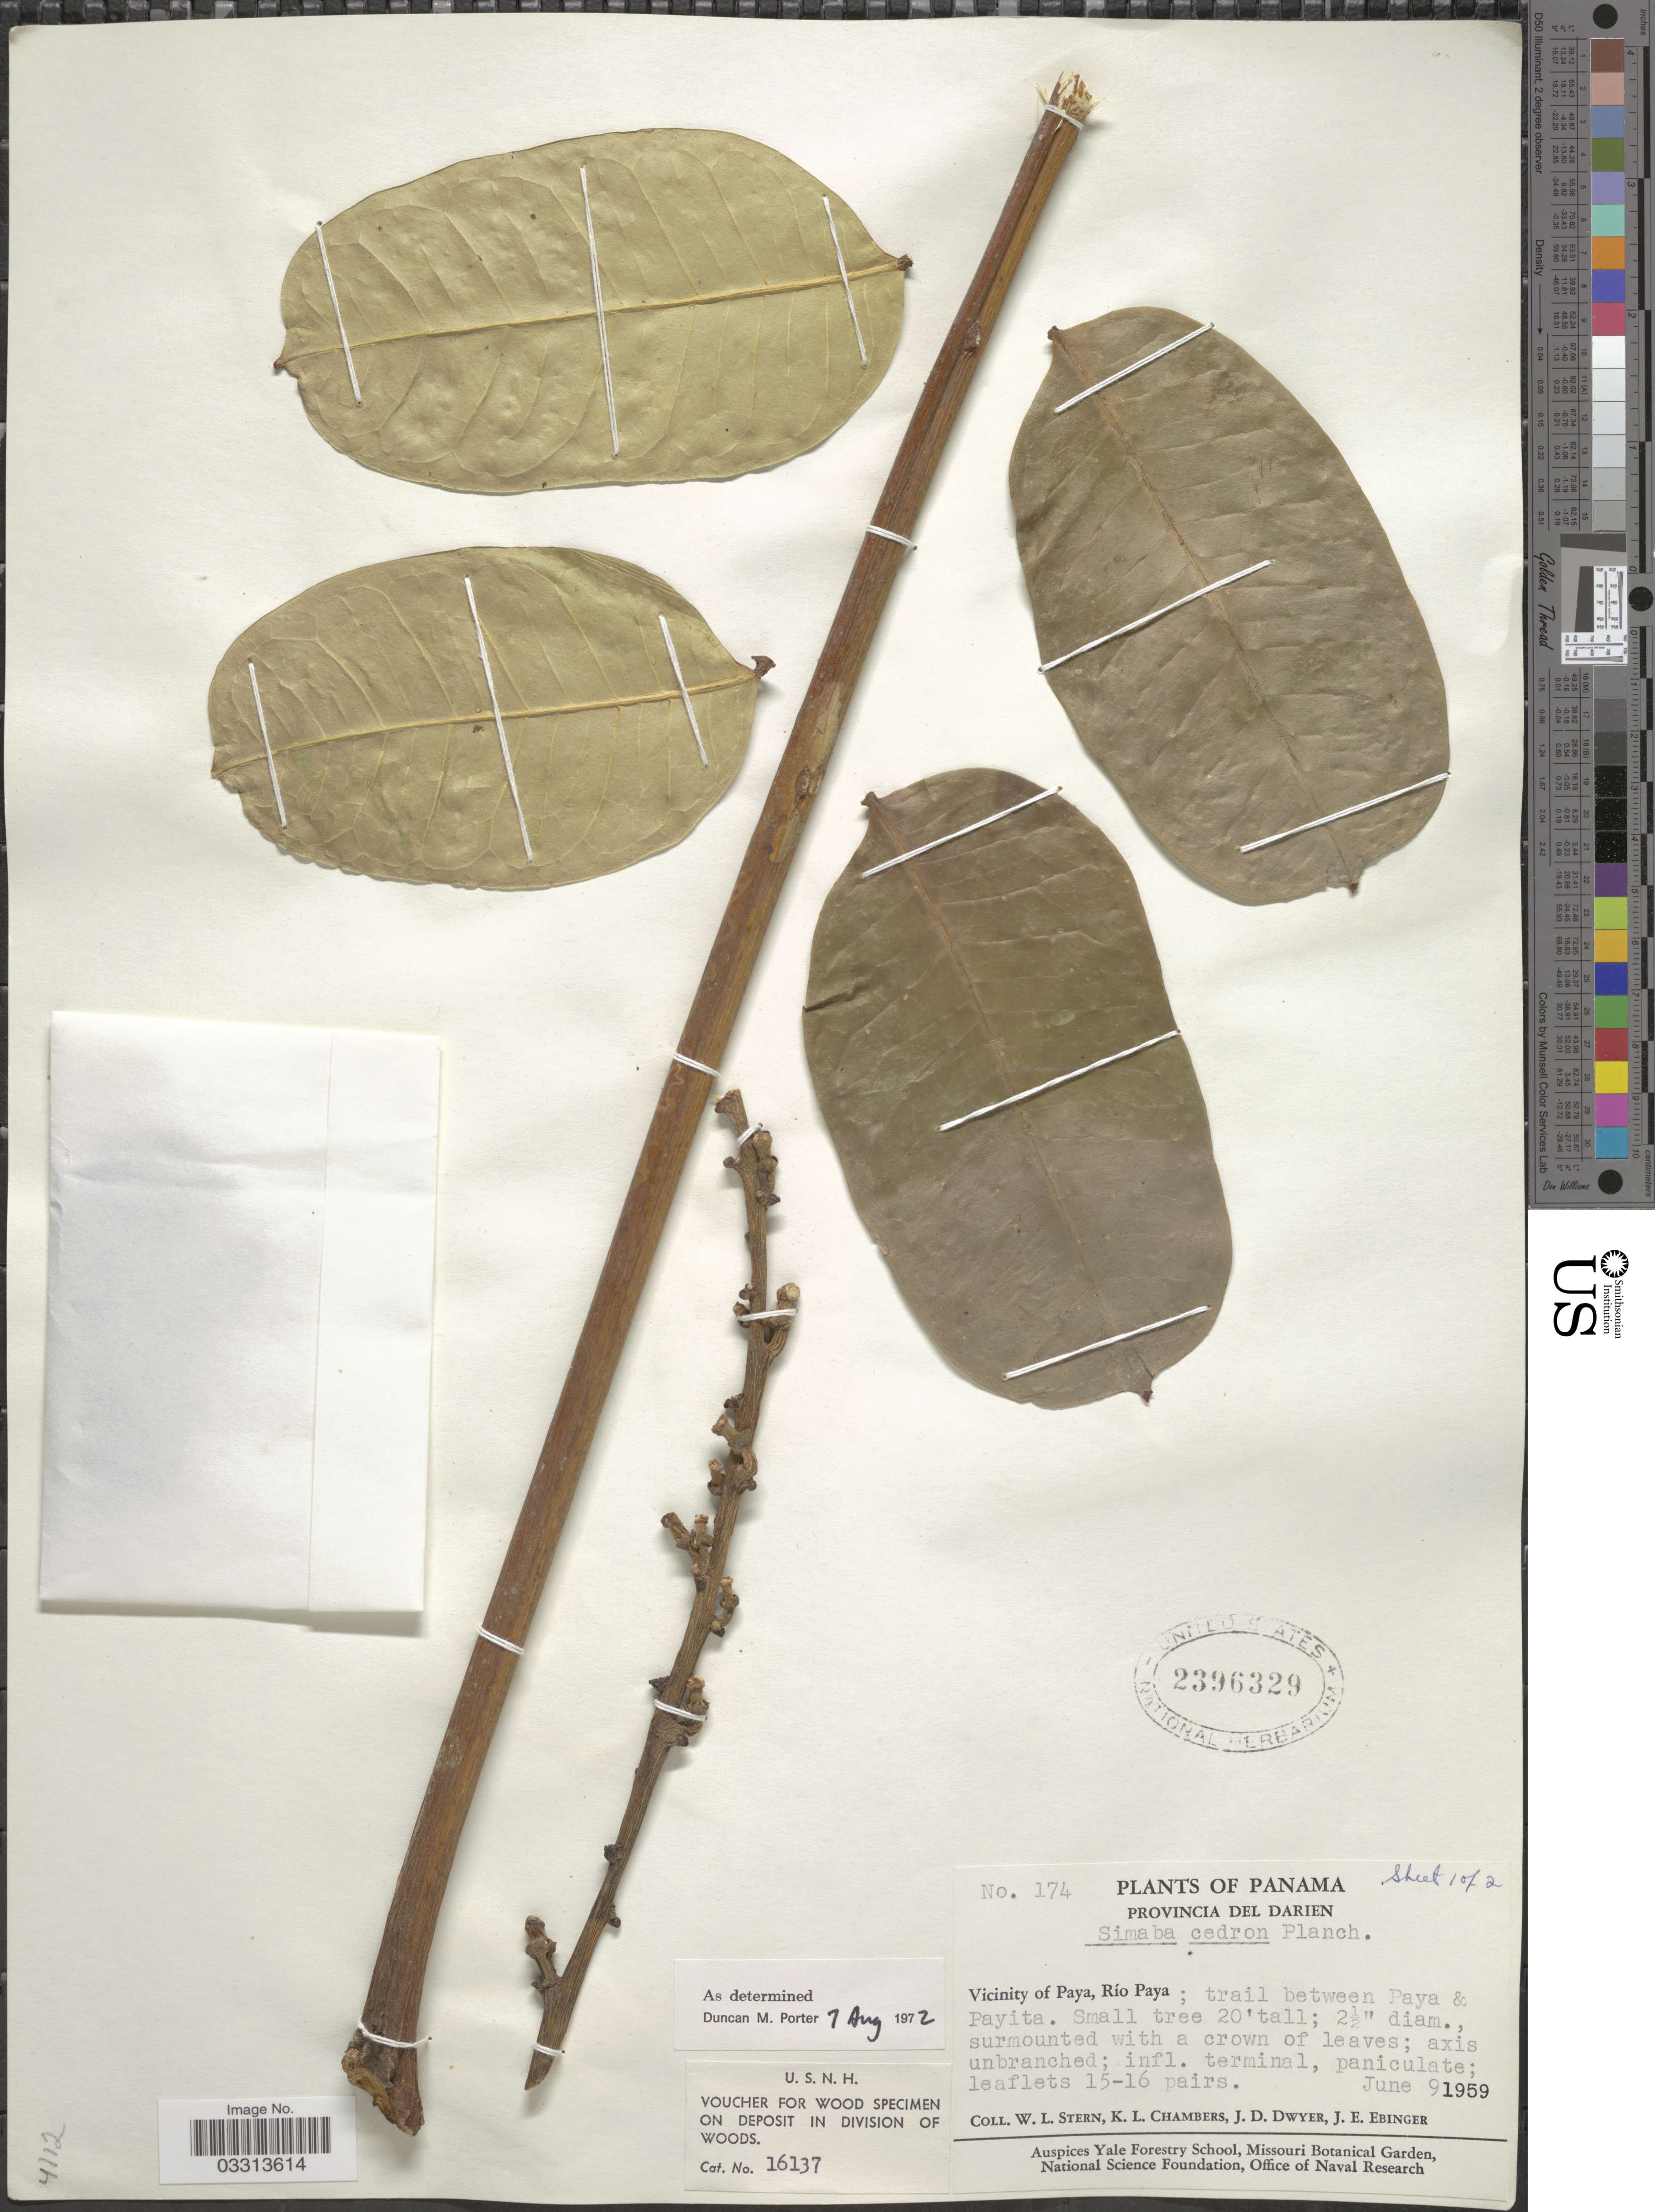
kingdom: Plantae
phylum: Tracheophyta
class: Magnoliopsida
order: Sapindales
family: Simaroubaceae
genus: Homalolepis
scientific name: Homalolepis cedron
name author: (Planch.) Devecchi & Pirani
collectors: W. L. Stern, K. Chambers, J. D. Dwyer & J. Ebinger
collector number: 174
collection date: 1959-06-09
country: Panama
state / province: Darién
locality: Provincia del Darien, Vicinity of Paya, Río Paya; trail between Paya & Payita.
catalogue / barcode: US 2396329